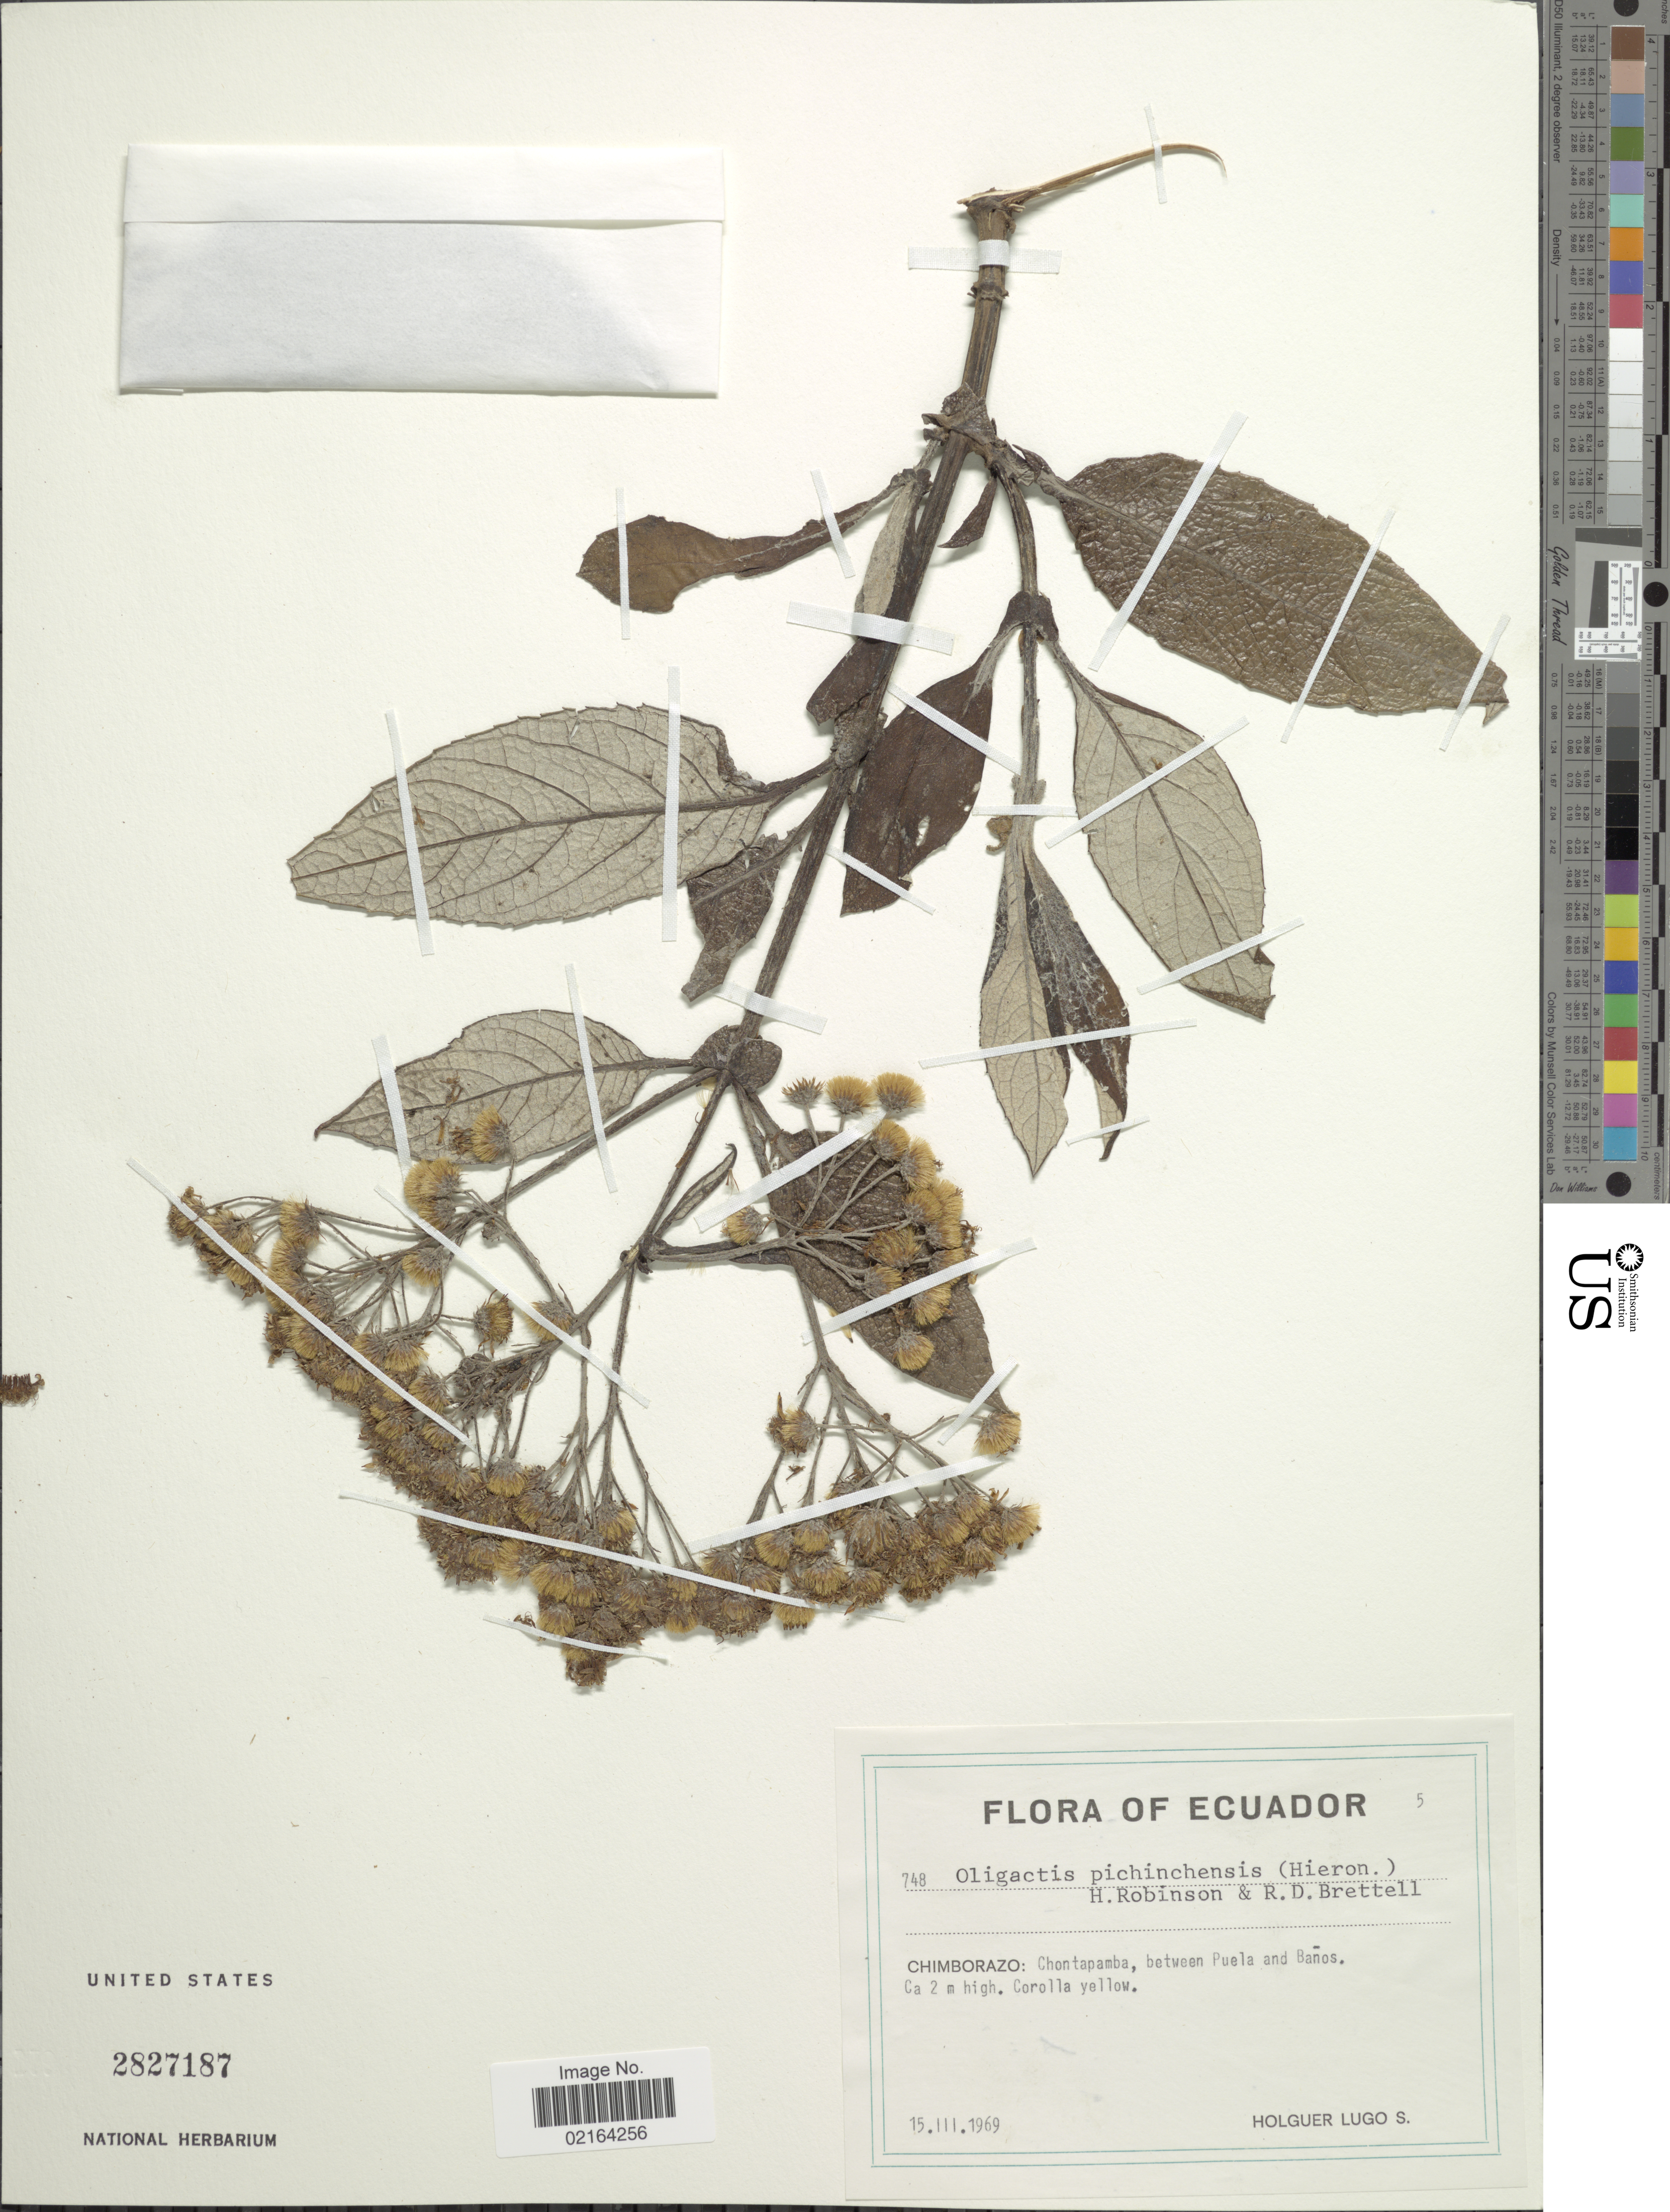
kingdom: Plantae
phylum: Tracheophyta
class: Magnoliopsida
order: Asterales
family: Asteraceae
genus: Sampera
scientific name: Sampera cusalaguense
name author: (Hieron.) V.A. Funk & H. Rob.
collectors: H. Lugo S.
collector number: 748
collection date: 1969-03-15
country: Ecuador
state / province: Chimborazo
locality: Chimborazo: Chontapamba, between Puela and Banos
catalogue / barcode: US 2827187